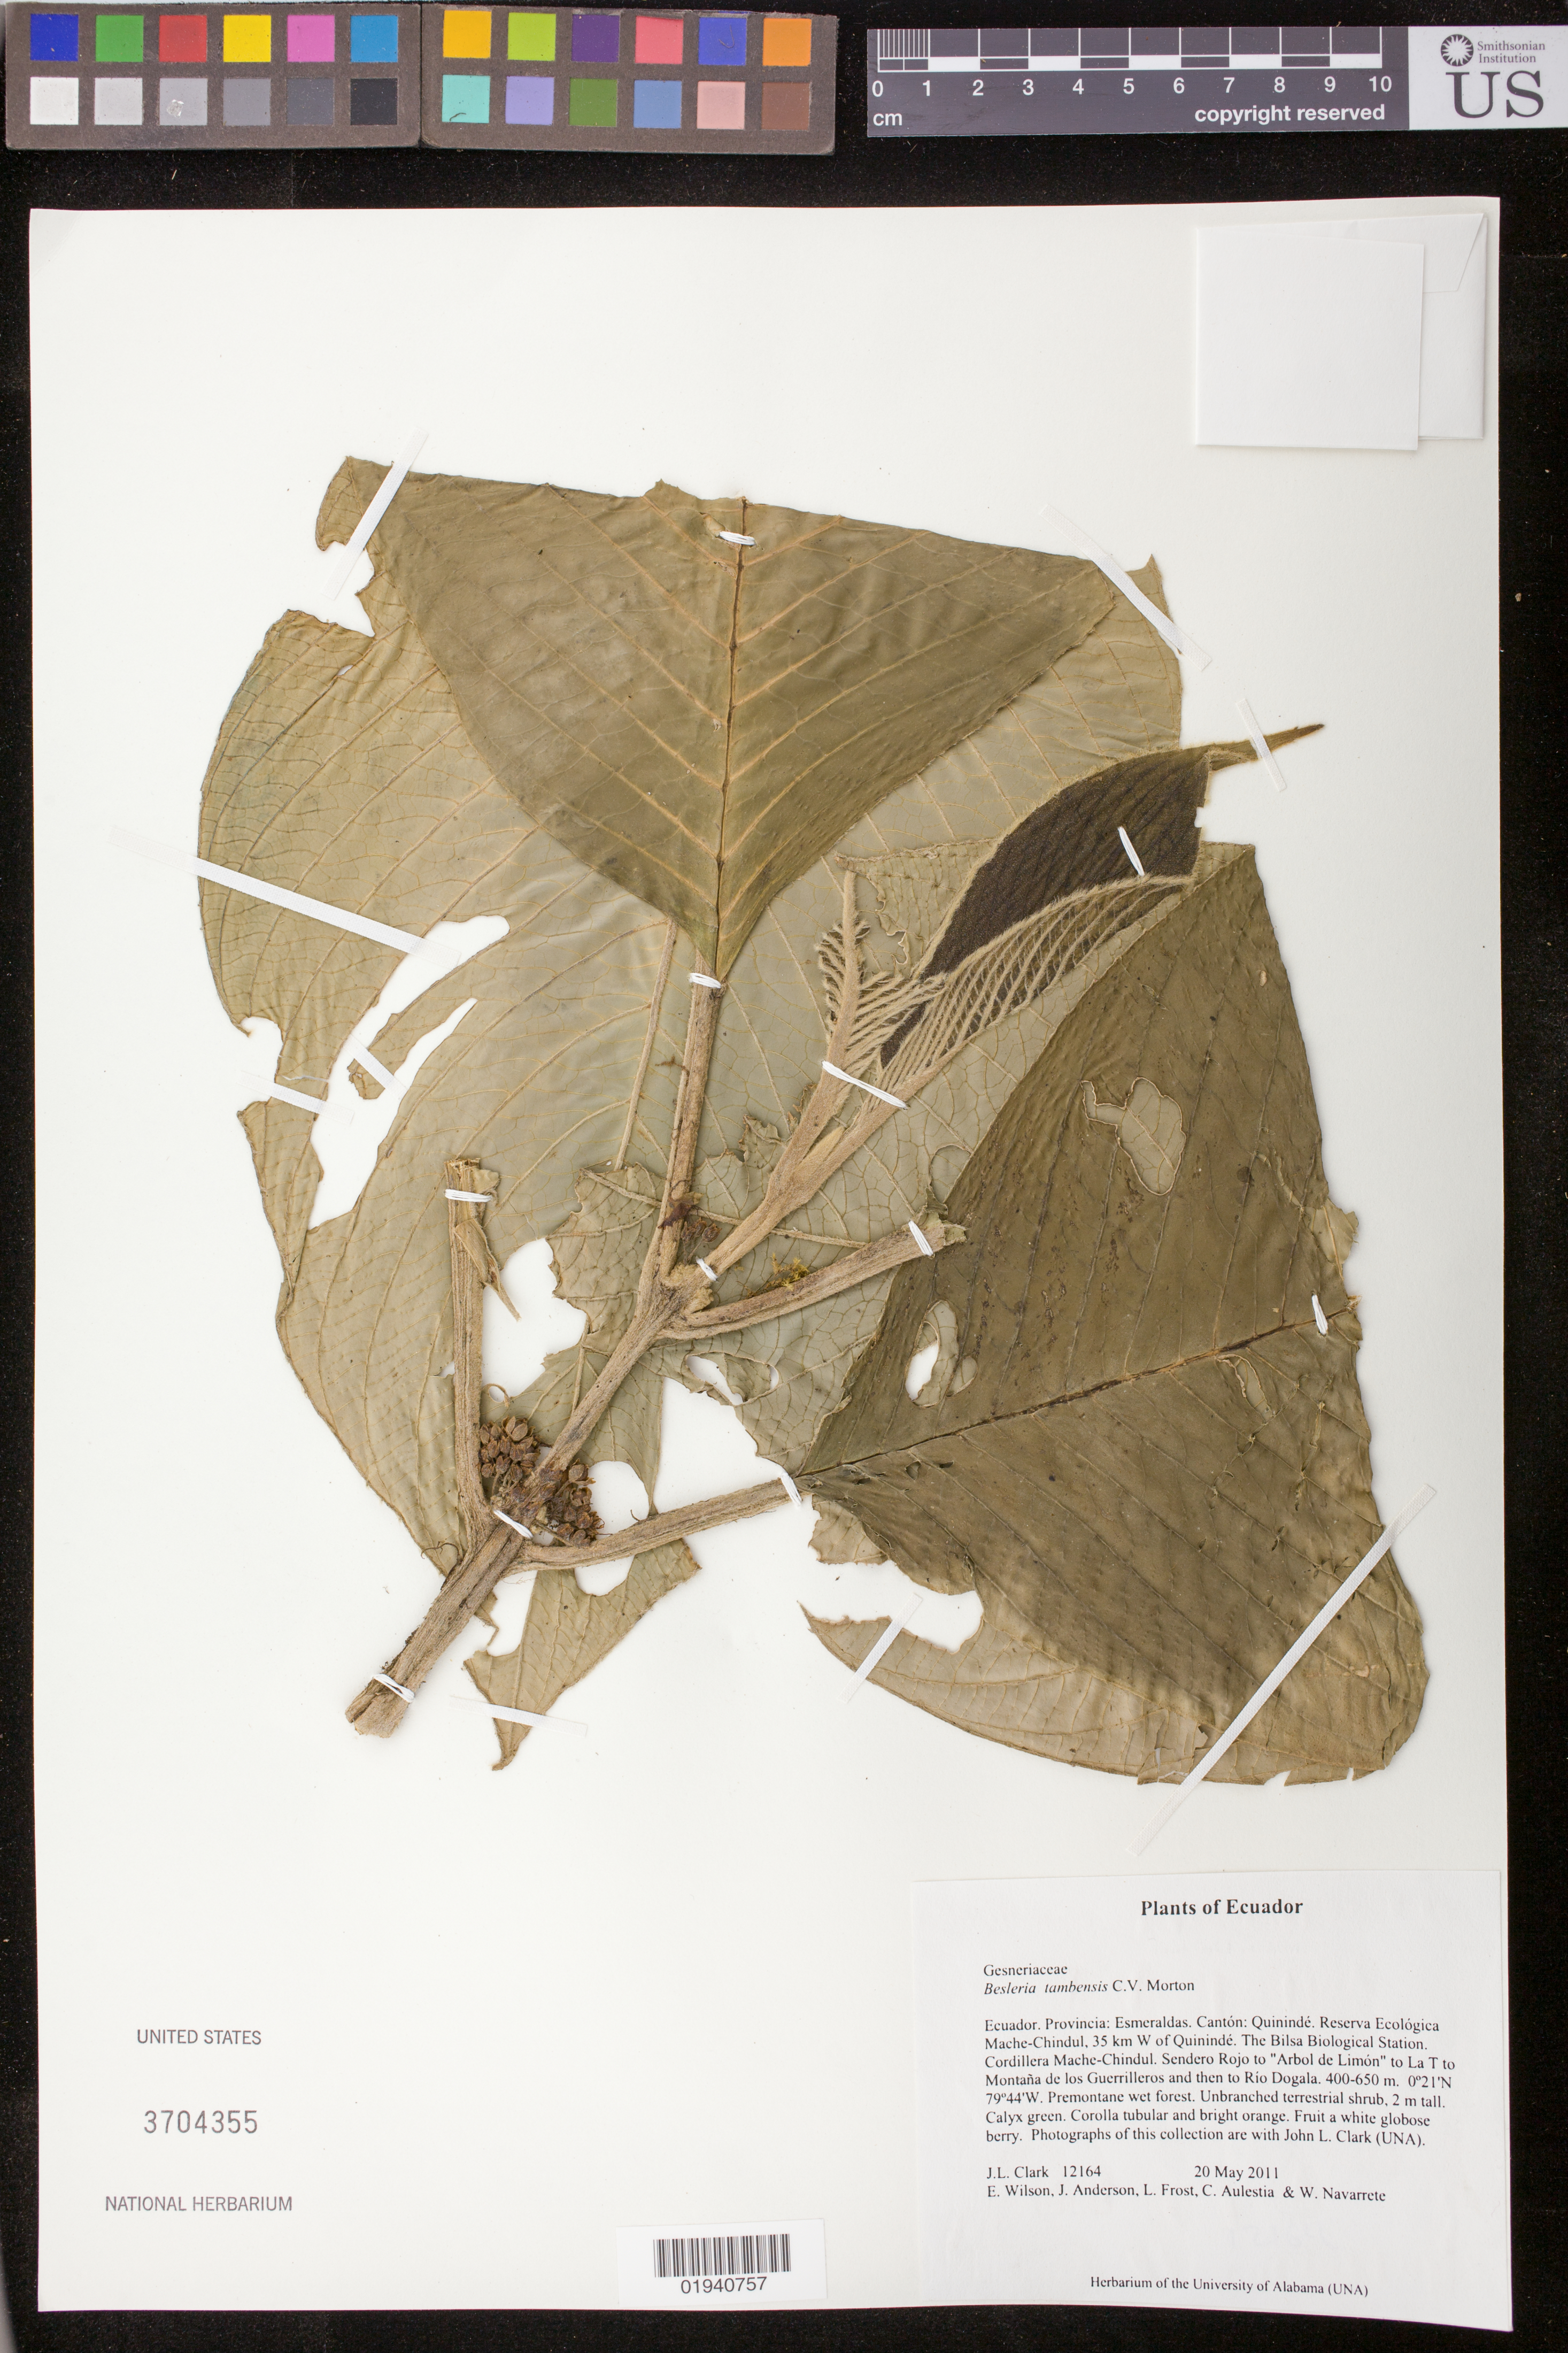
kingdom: Plantae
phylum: Tracheophyta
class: Magnoliopsida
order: Lamiales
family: Gesneriaceae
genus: Besleria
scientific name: Besleria tambensis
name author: C.V. Morton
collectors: J. L. Clark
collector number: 12164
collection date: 2011-05-20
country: Ecuador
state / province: Esmeraldas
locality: Canton: Quininde, Reserva Ecologica Mache-Chindul, 35 km W of Quininde. Bilsa Biological Station. Cordillera Mache-Chindul. Sendero Rojo to "Arbol de Limon" to La T to Montana de los Guerrilleros and then to Rio Dogala.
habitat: Premontane wet forest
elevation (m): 400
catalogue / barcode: US 3704355